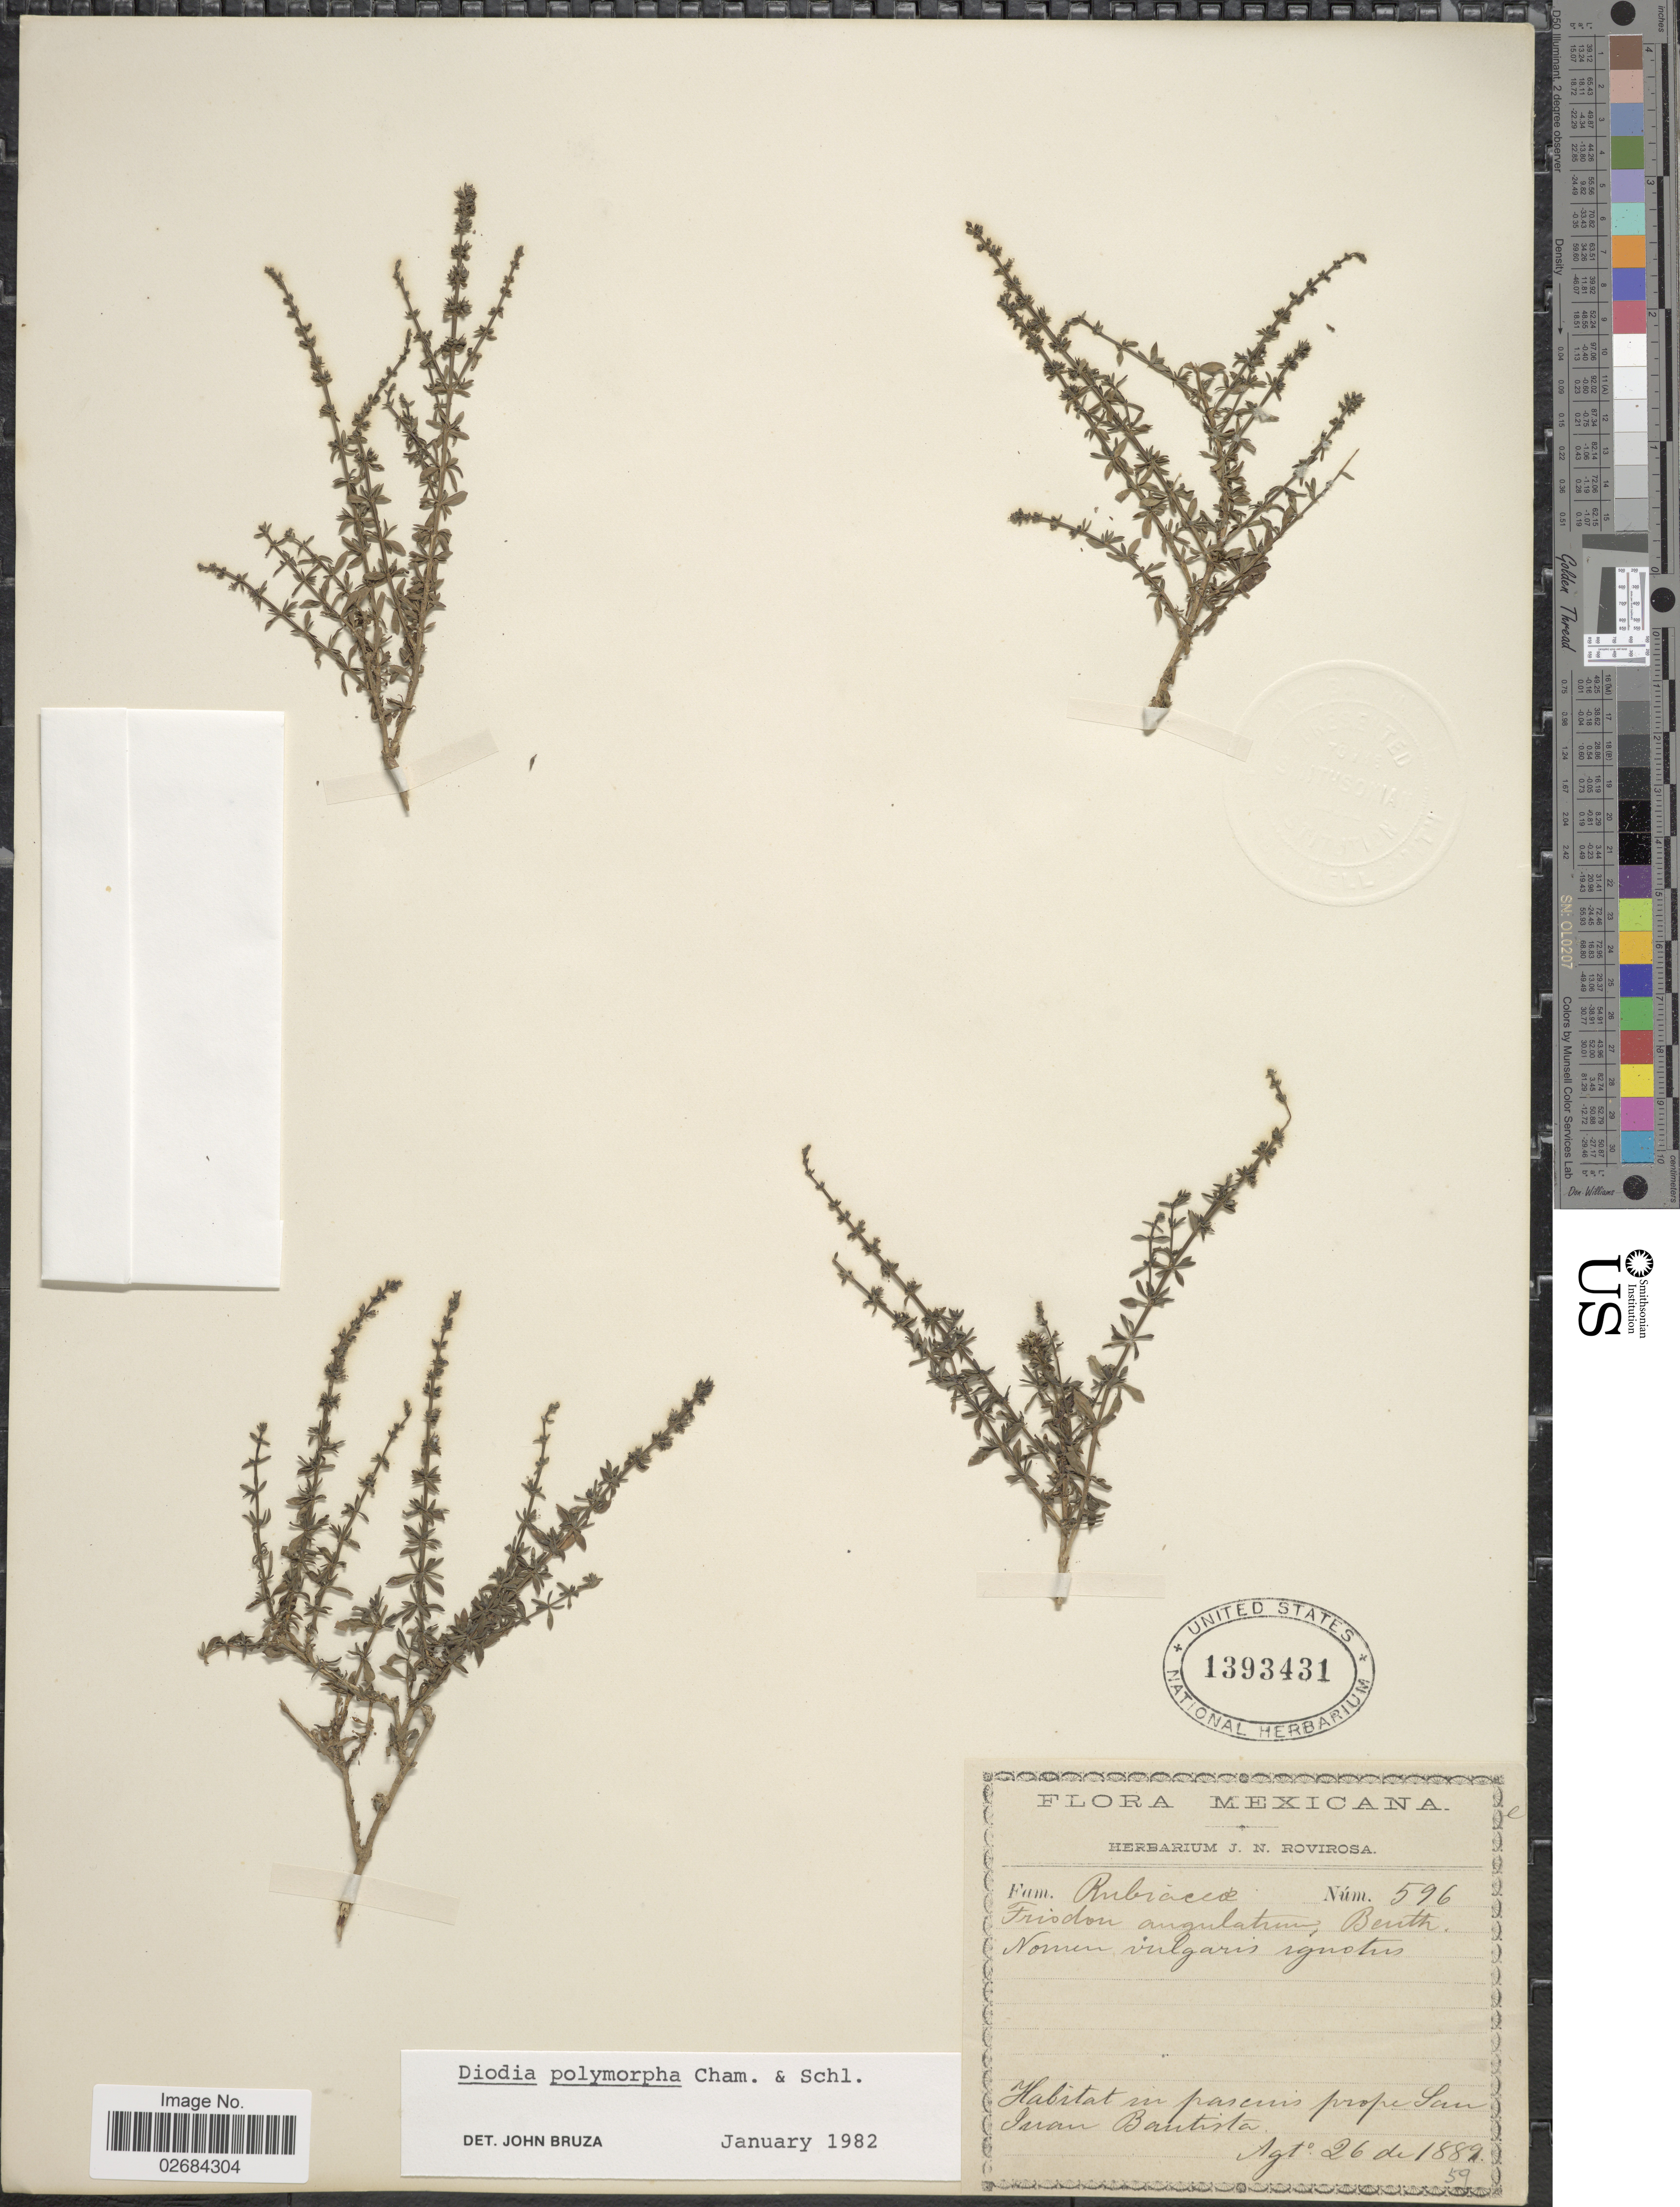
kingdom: Plantae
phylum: Tracheophyta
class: Magnoliopsida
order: Gentianales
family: Rubiaceae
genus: Diodia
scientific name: Diodia brasiliensis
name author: Spreng.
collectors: ex herb. J. N. Rovirosa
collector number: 596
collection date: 1889-08-26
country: Mexico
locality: Prope San Juan Bautista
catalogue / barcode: US 1393431